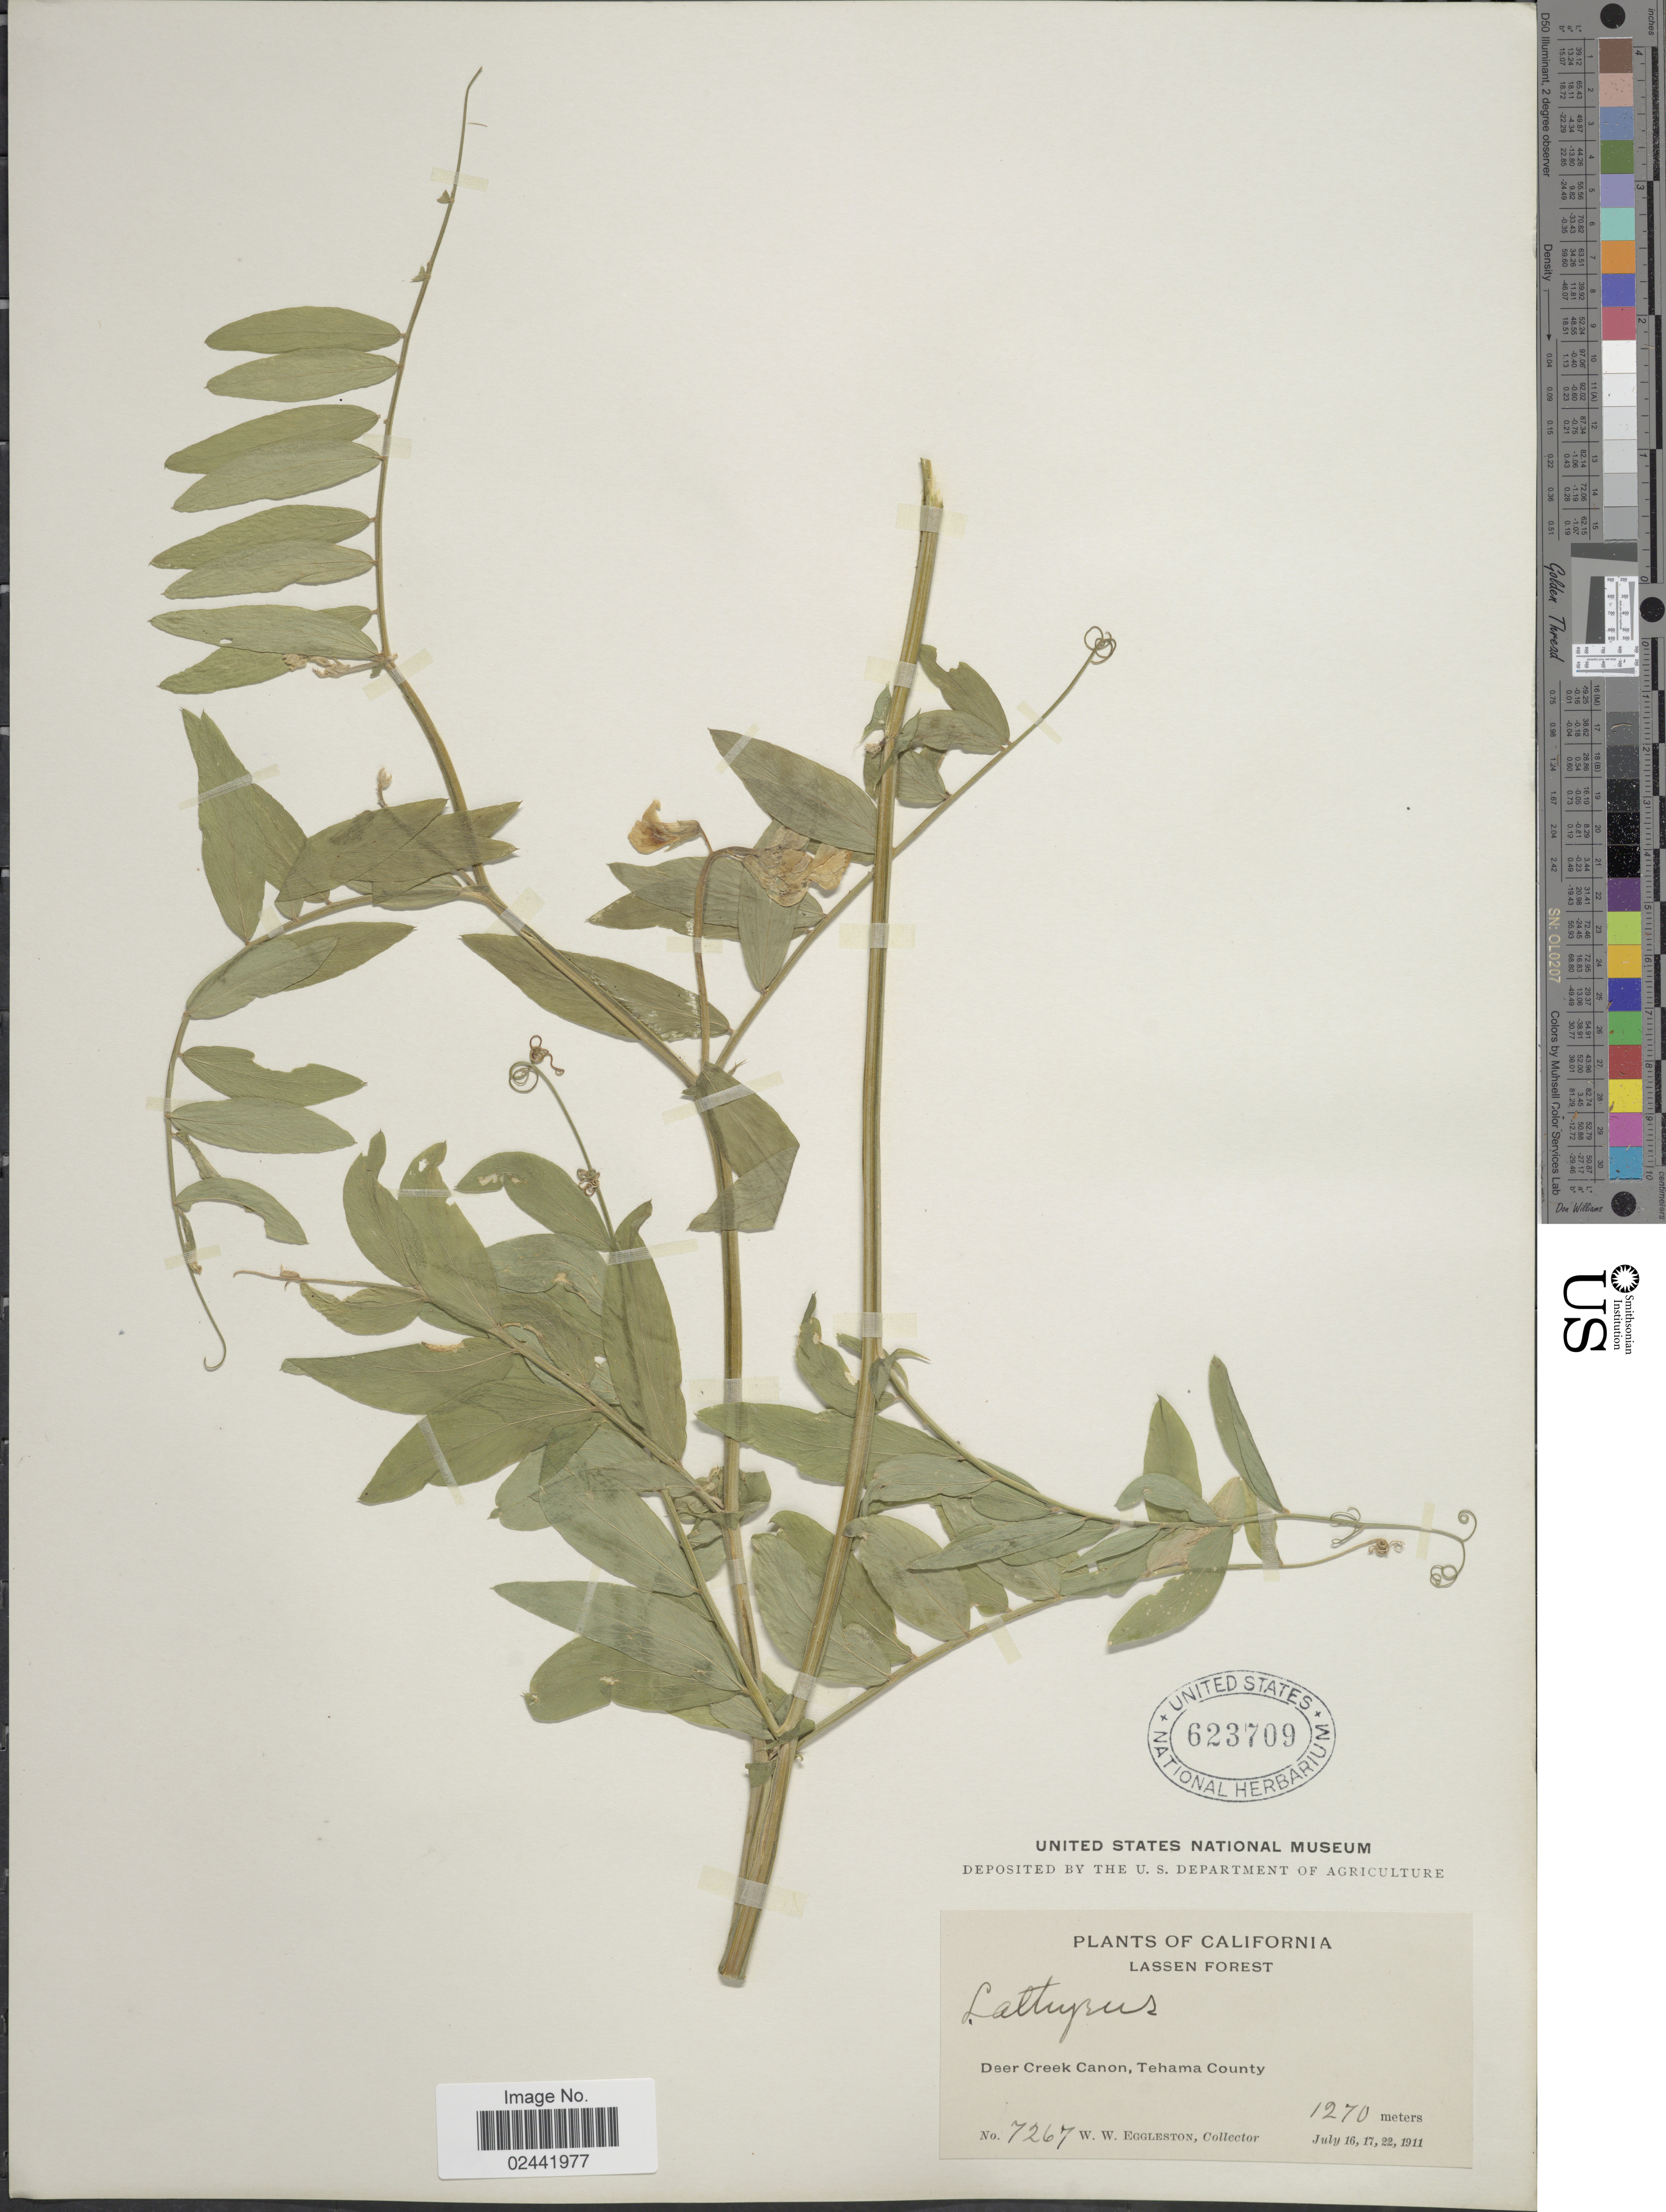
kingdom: Plantae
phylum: Tracheophyta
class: Magnoliopsida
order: Fabales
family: Fabaceae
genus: Lathyrus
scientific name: Lathyrus watsonii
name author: T.G. White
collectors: W. W. Eggleston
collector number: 7267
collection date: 1911-07-16/1911-07-22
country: United States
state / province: California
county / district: Tehama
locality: Lassen Forest. Deer Creek Canon, Tehama County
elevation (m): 1270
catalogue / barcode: US 623709